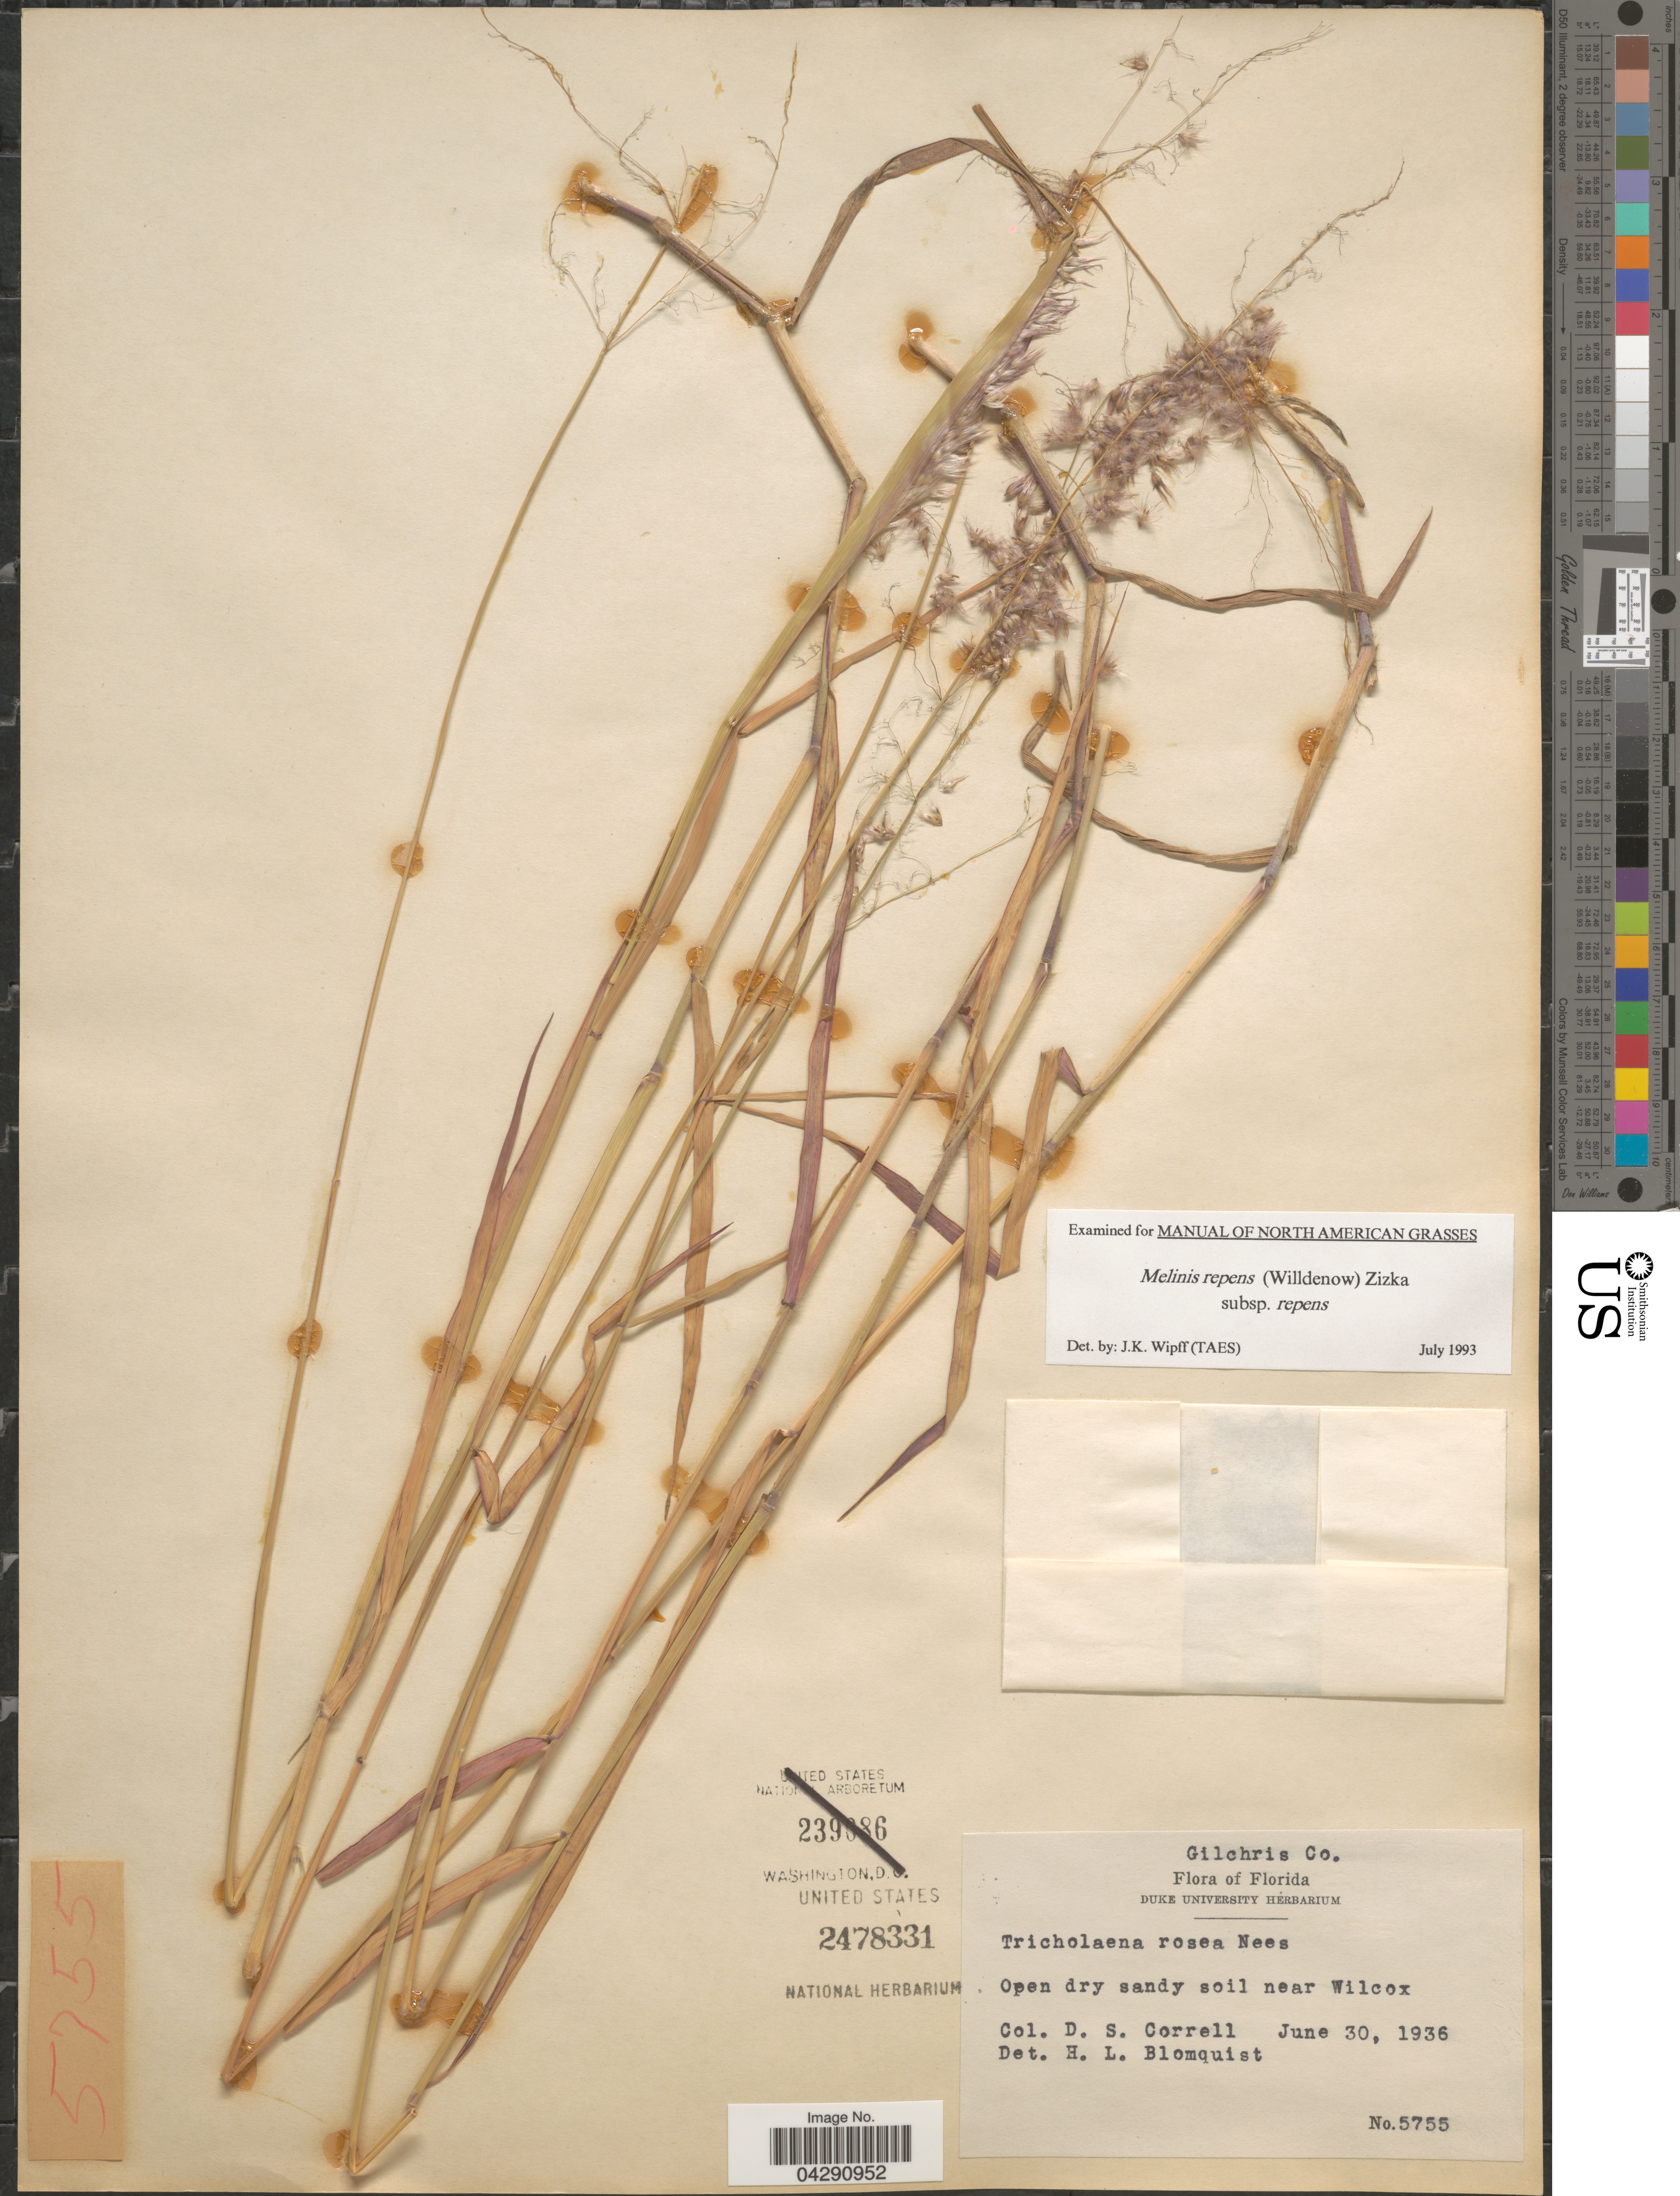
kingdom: Plantae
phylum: Tracheophyta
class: Liliopsida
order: Poales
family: Poaceae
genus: Melinis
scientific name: Melinis repens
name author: (Willd.) Zizka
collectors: D. S. Correll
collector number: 5755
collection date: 1936-06-30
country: United States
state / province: Florida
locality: Gilchris Co. Near Wilcox.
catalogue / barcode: US 2478331